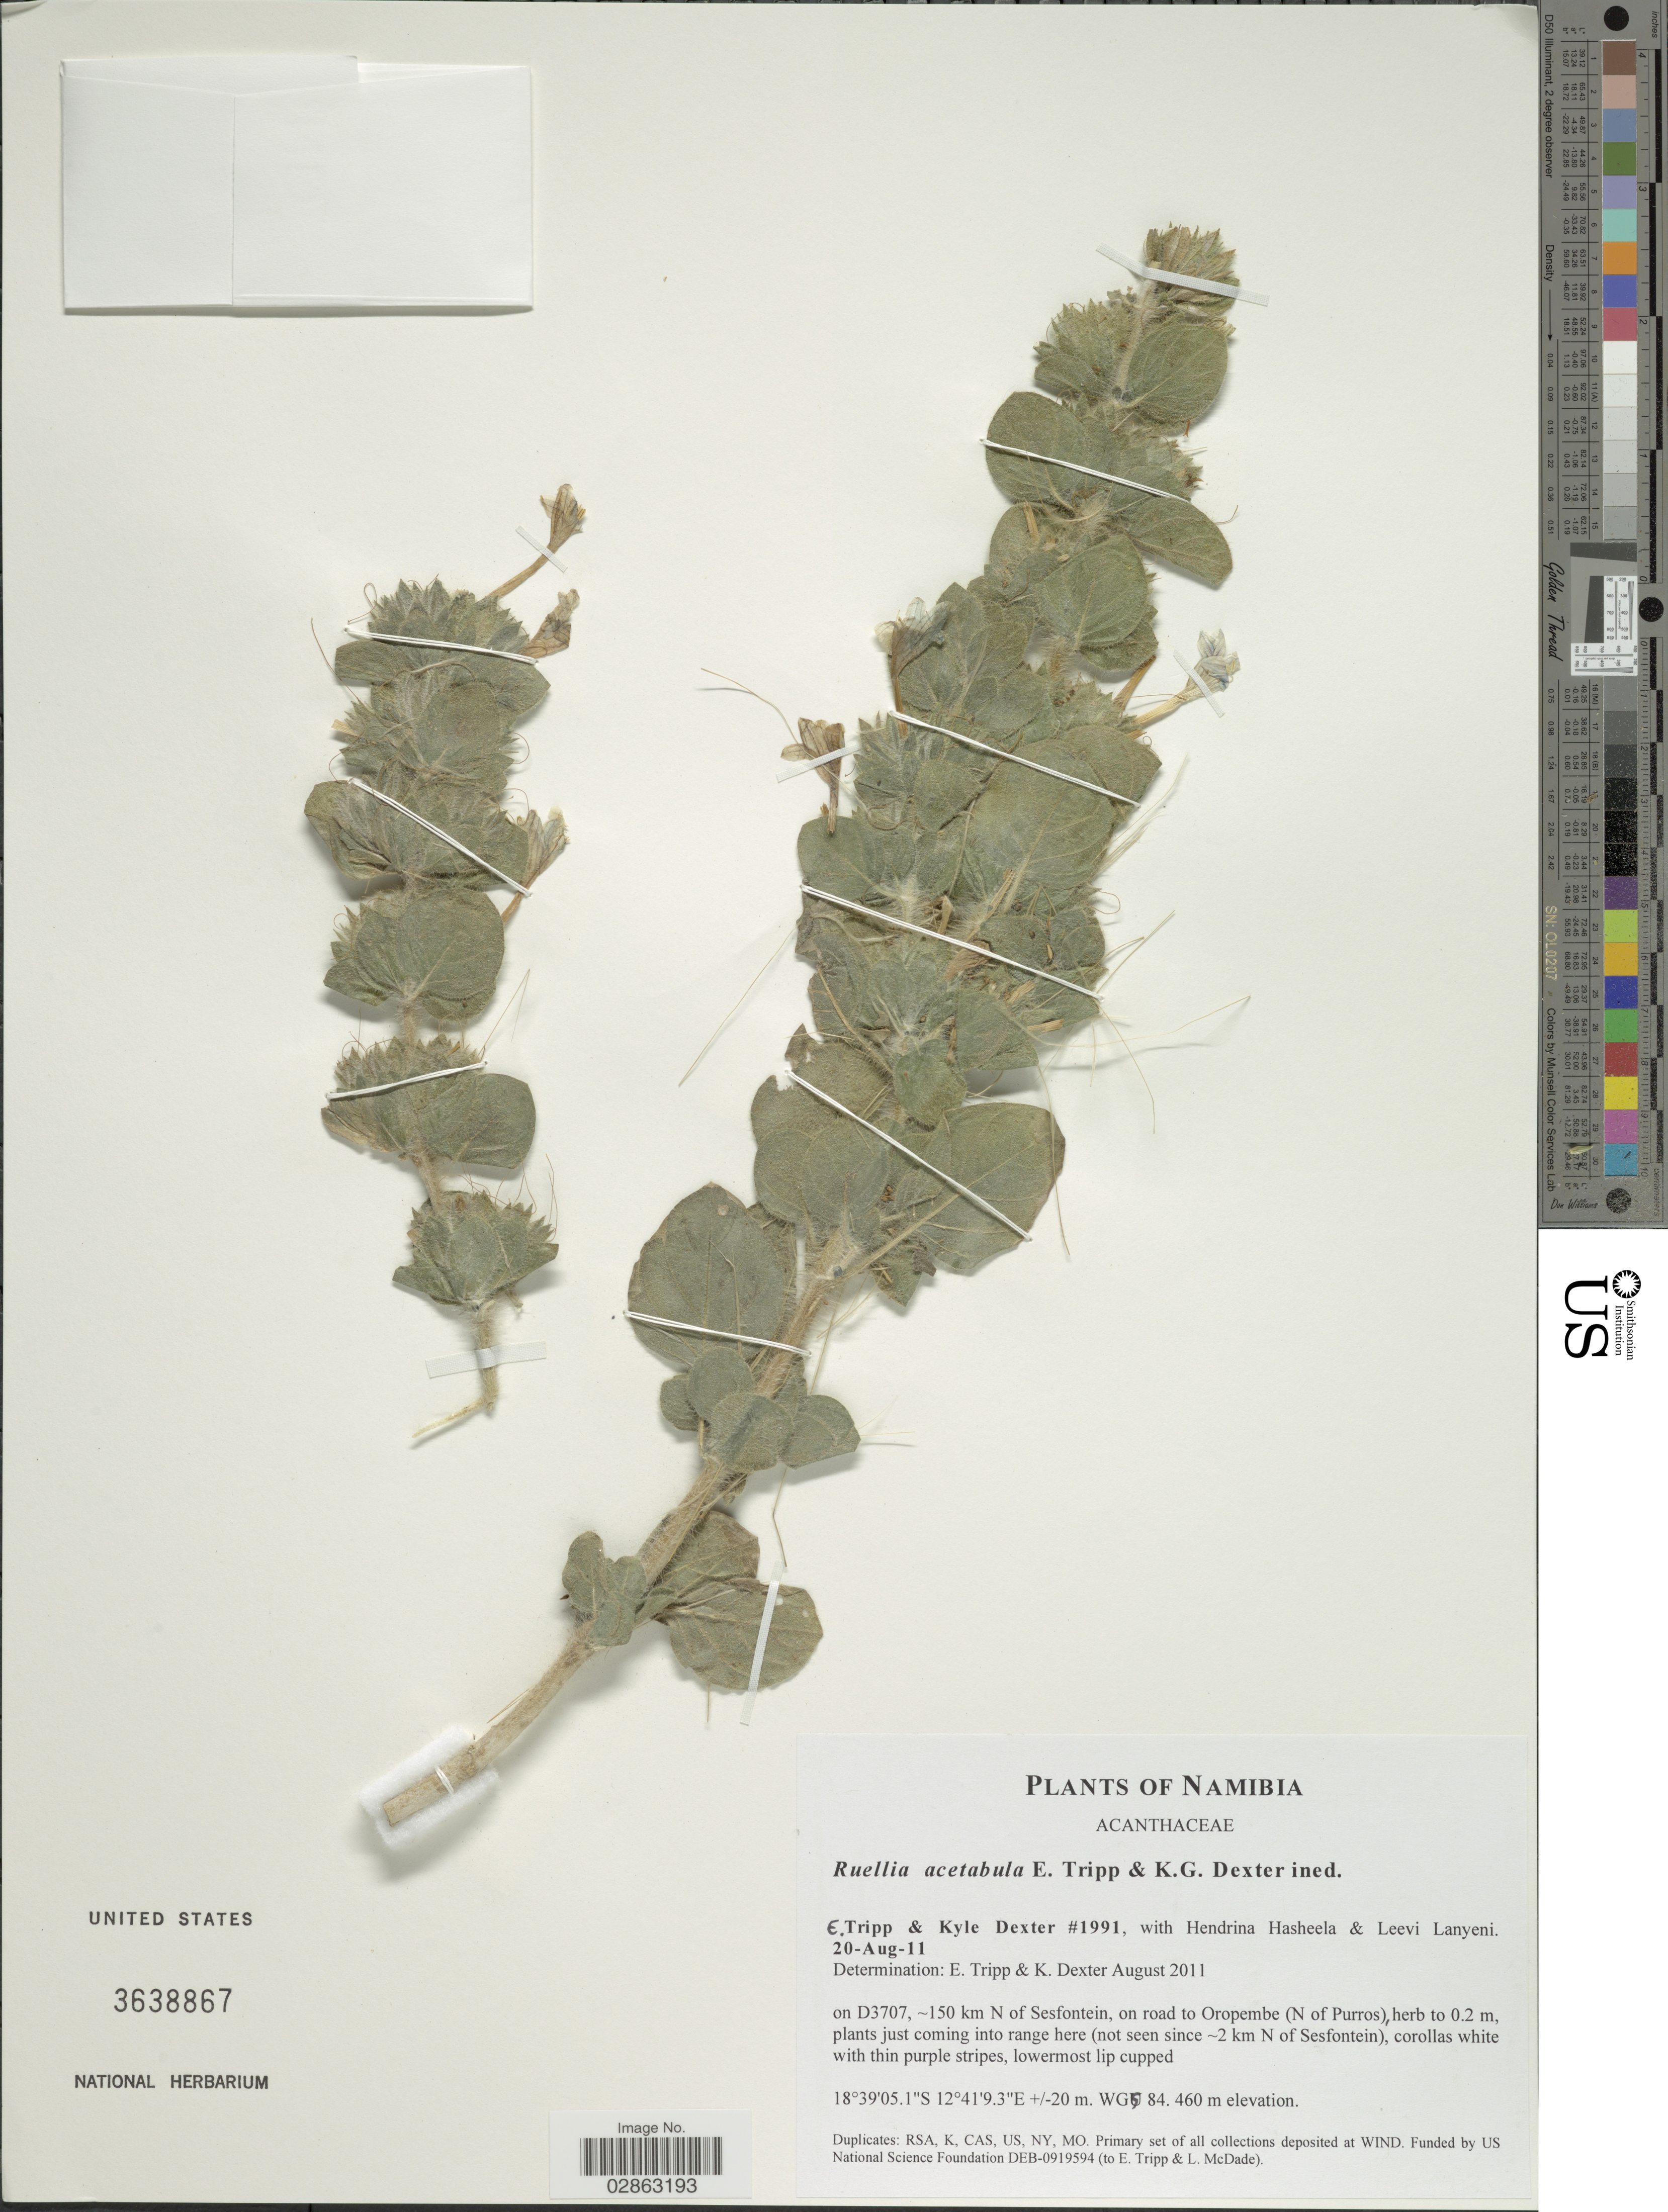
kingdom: Plantae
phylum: Tracheophyta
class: Magnoliopsida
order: Lamiales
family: Acanthaceae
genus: Ruellia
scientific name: Ruellia acetabula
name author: E.A. Tripp & K.G.Dexter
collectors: E. Tripp, K. Dexter, H. Hasheela & L. Lanyeni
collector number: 1991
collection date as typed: Transcribed d/m/y: 20/8/11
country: Namibia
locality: On D3707, ~150 km N of Sesfontein, on road to Oropembe (N of Purros).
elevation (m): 460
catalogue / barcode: US 3638867